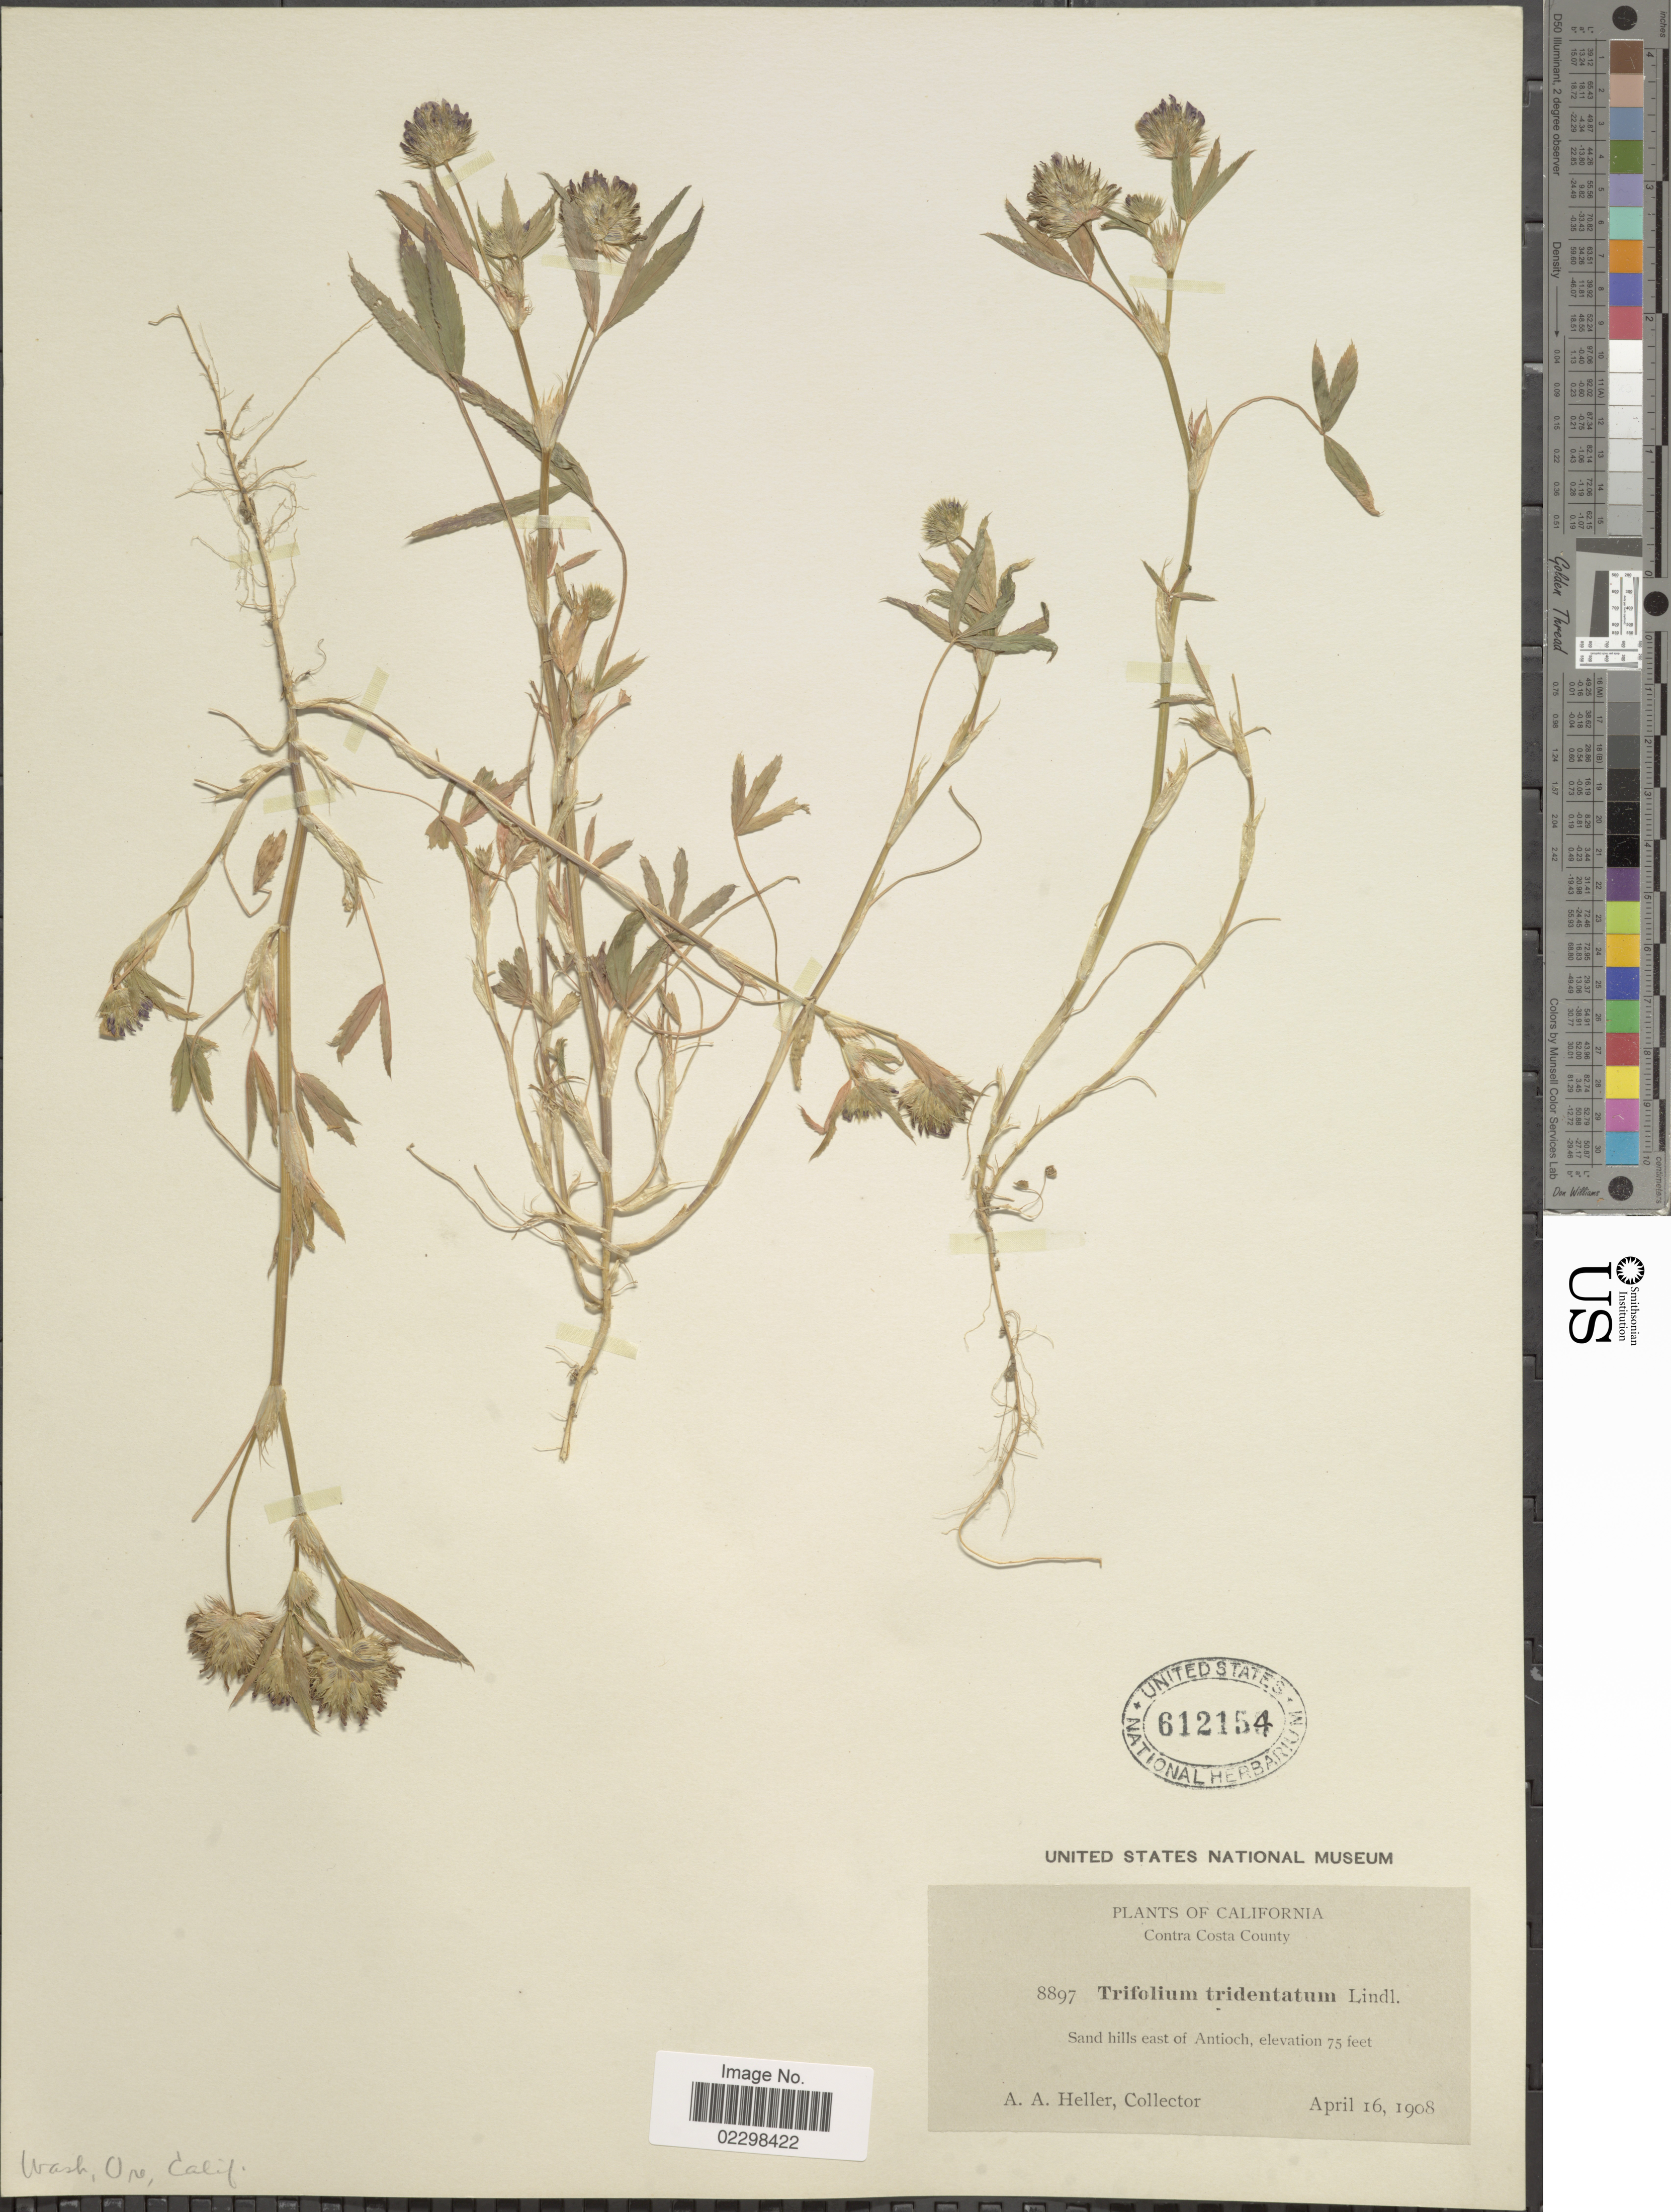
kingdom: Plantae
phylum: Tracheophyta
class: Magnoliopsida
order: Fabales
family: Fabaceae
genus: Trifolium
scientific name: Trifolium tridentatum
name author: Lindl.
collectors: A. A. Heller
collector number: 8897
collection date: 1908-04-16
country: United States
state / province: California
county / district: Contra Costa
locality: California, Contra Costa County, Sand hills east of Antioch.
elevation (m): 23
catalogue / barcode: US 612154